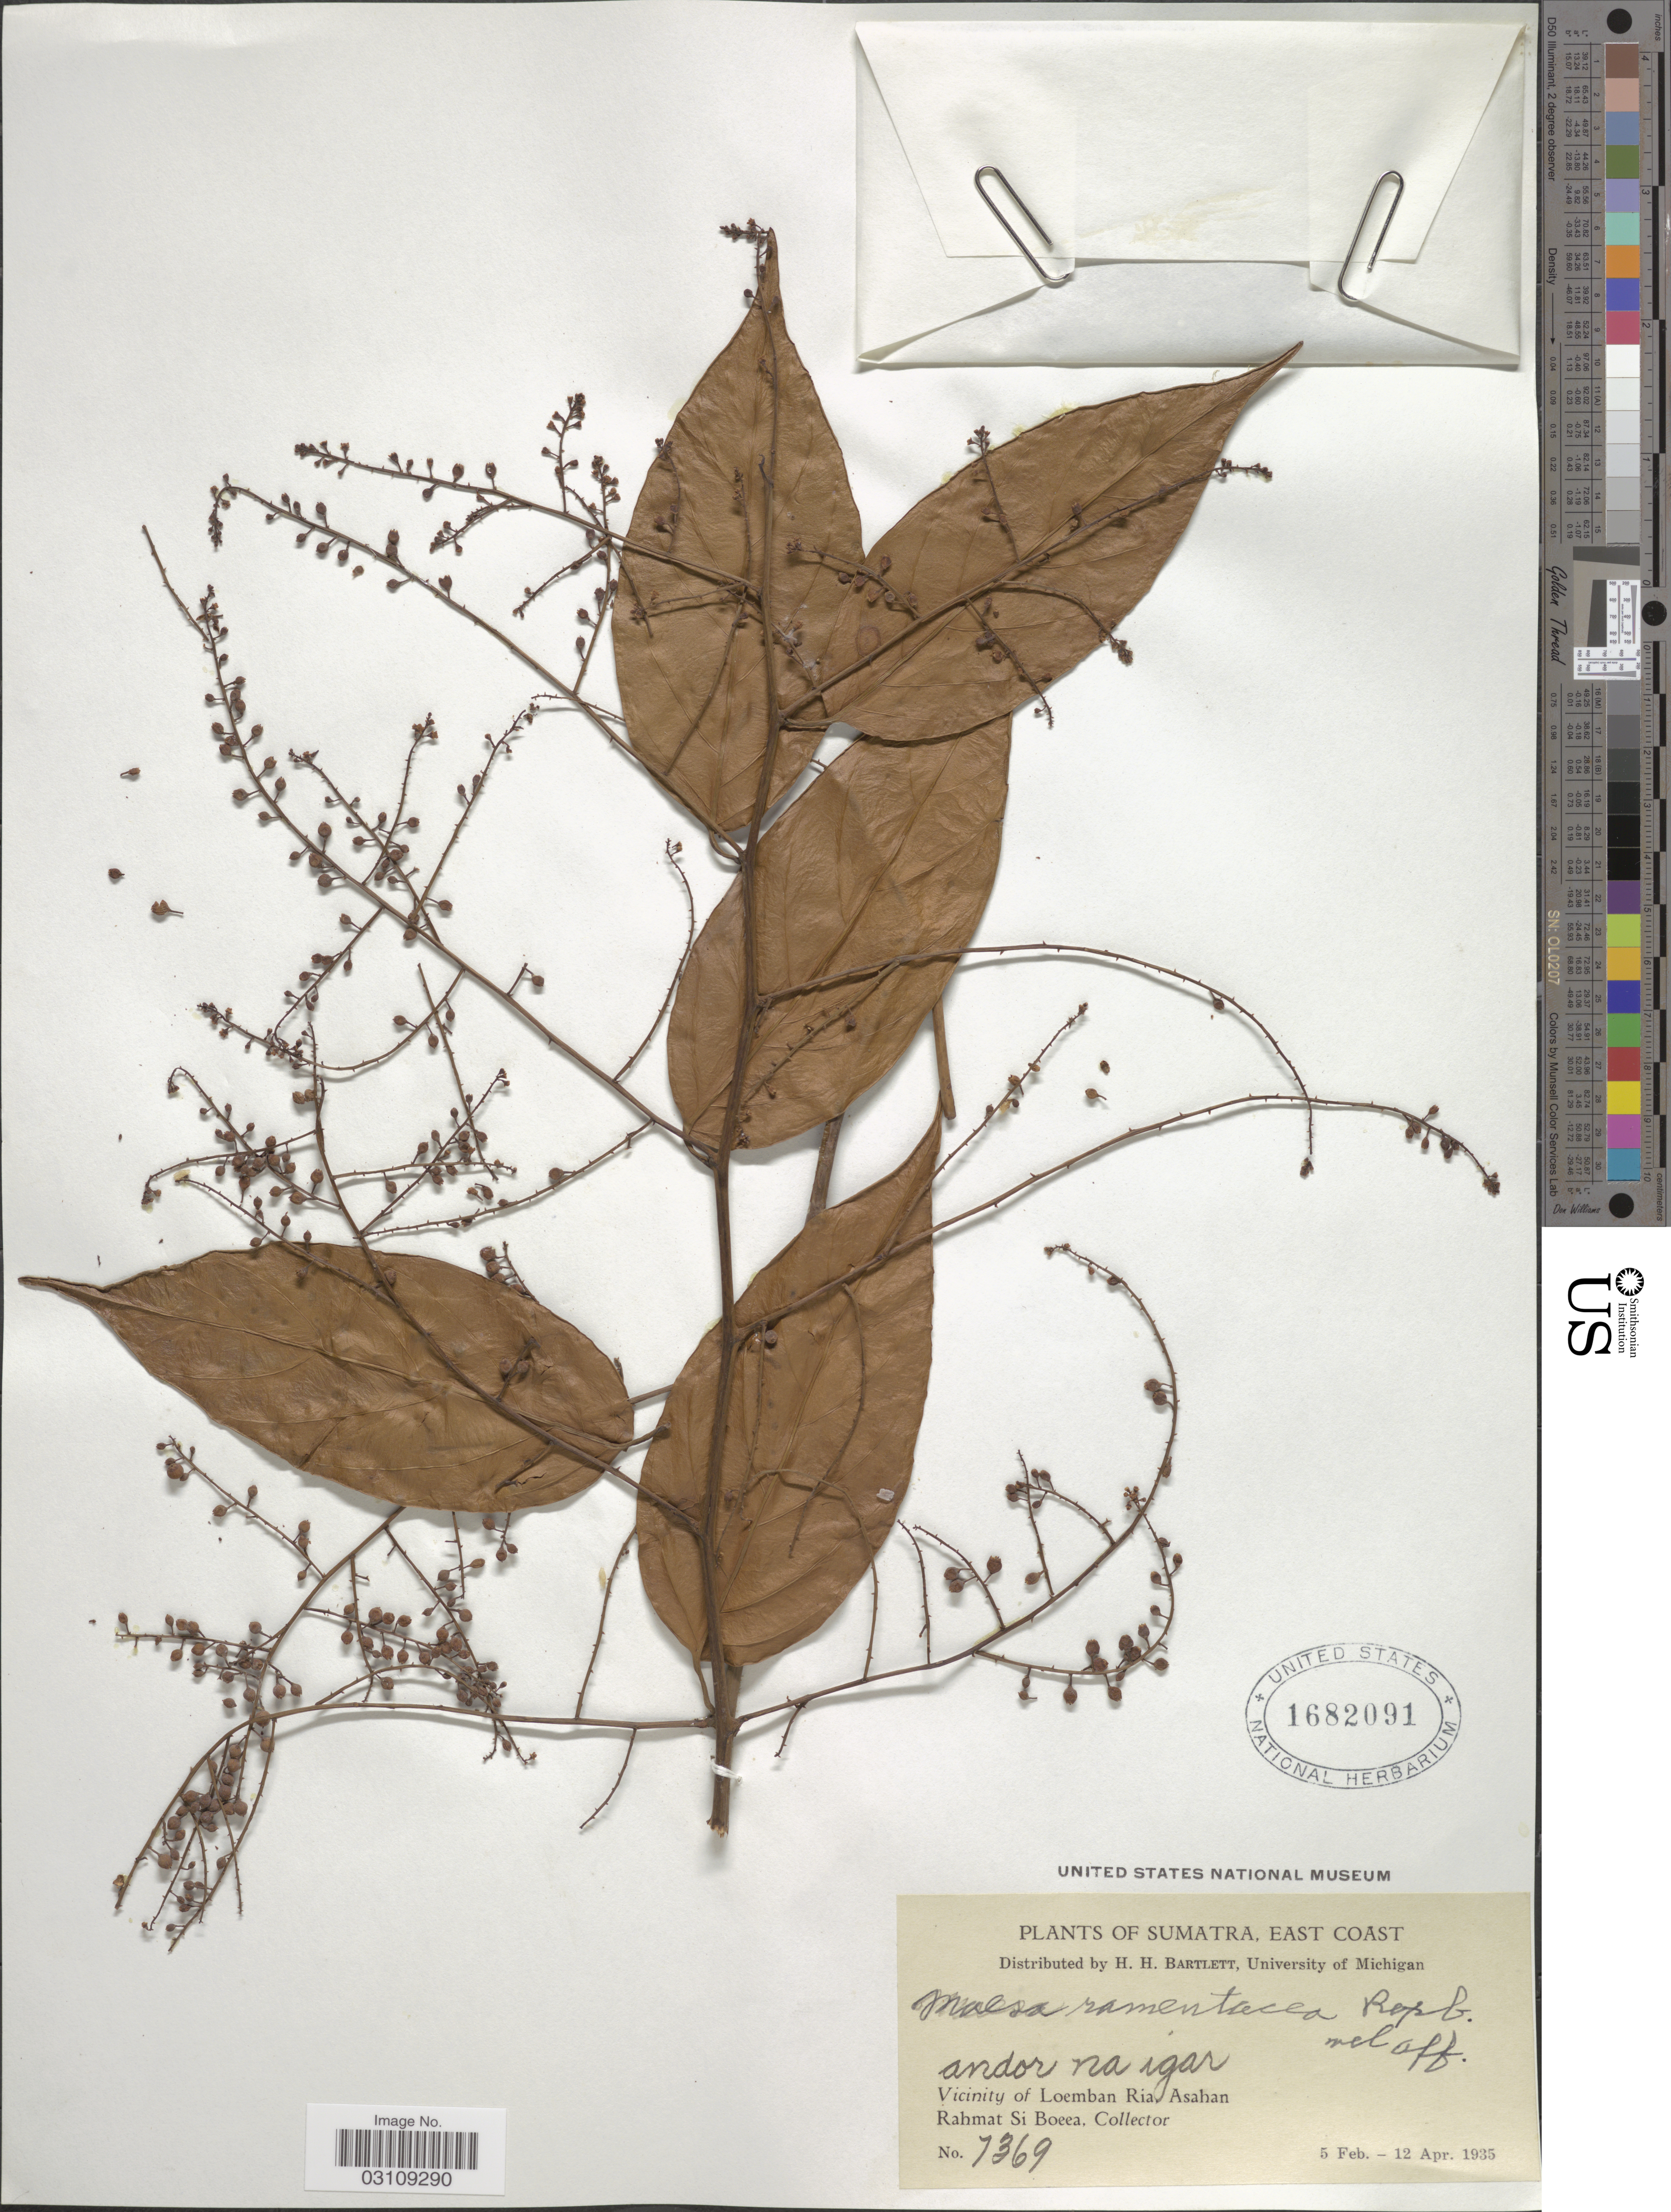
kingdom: Plantae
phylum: Tracheophyta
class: Magnoliopsida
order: Ericales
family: Primulaceae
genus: Maesa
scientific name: Maesa ramentacea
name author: (Roxb.) A. DC.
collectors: Rahmat Si Boeea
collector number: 7369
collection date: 1935-02-05/1935-04-12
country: Indonesia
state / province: Sumatra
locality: East Coast. Vicinity of Loemban Ria, Asahan.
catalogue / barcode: US 1682091